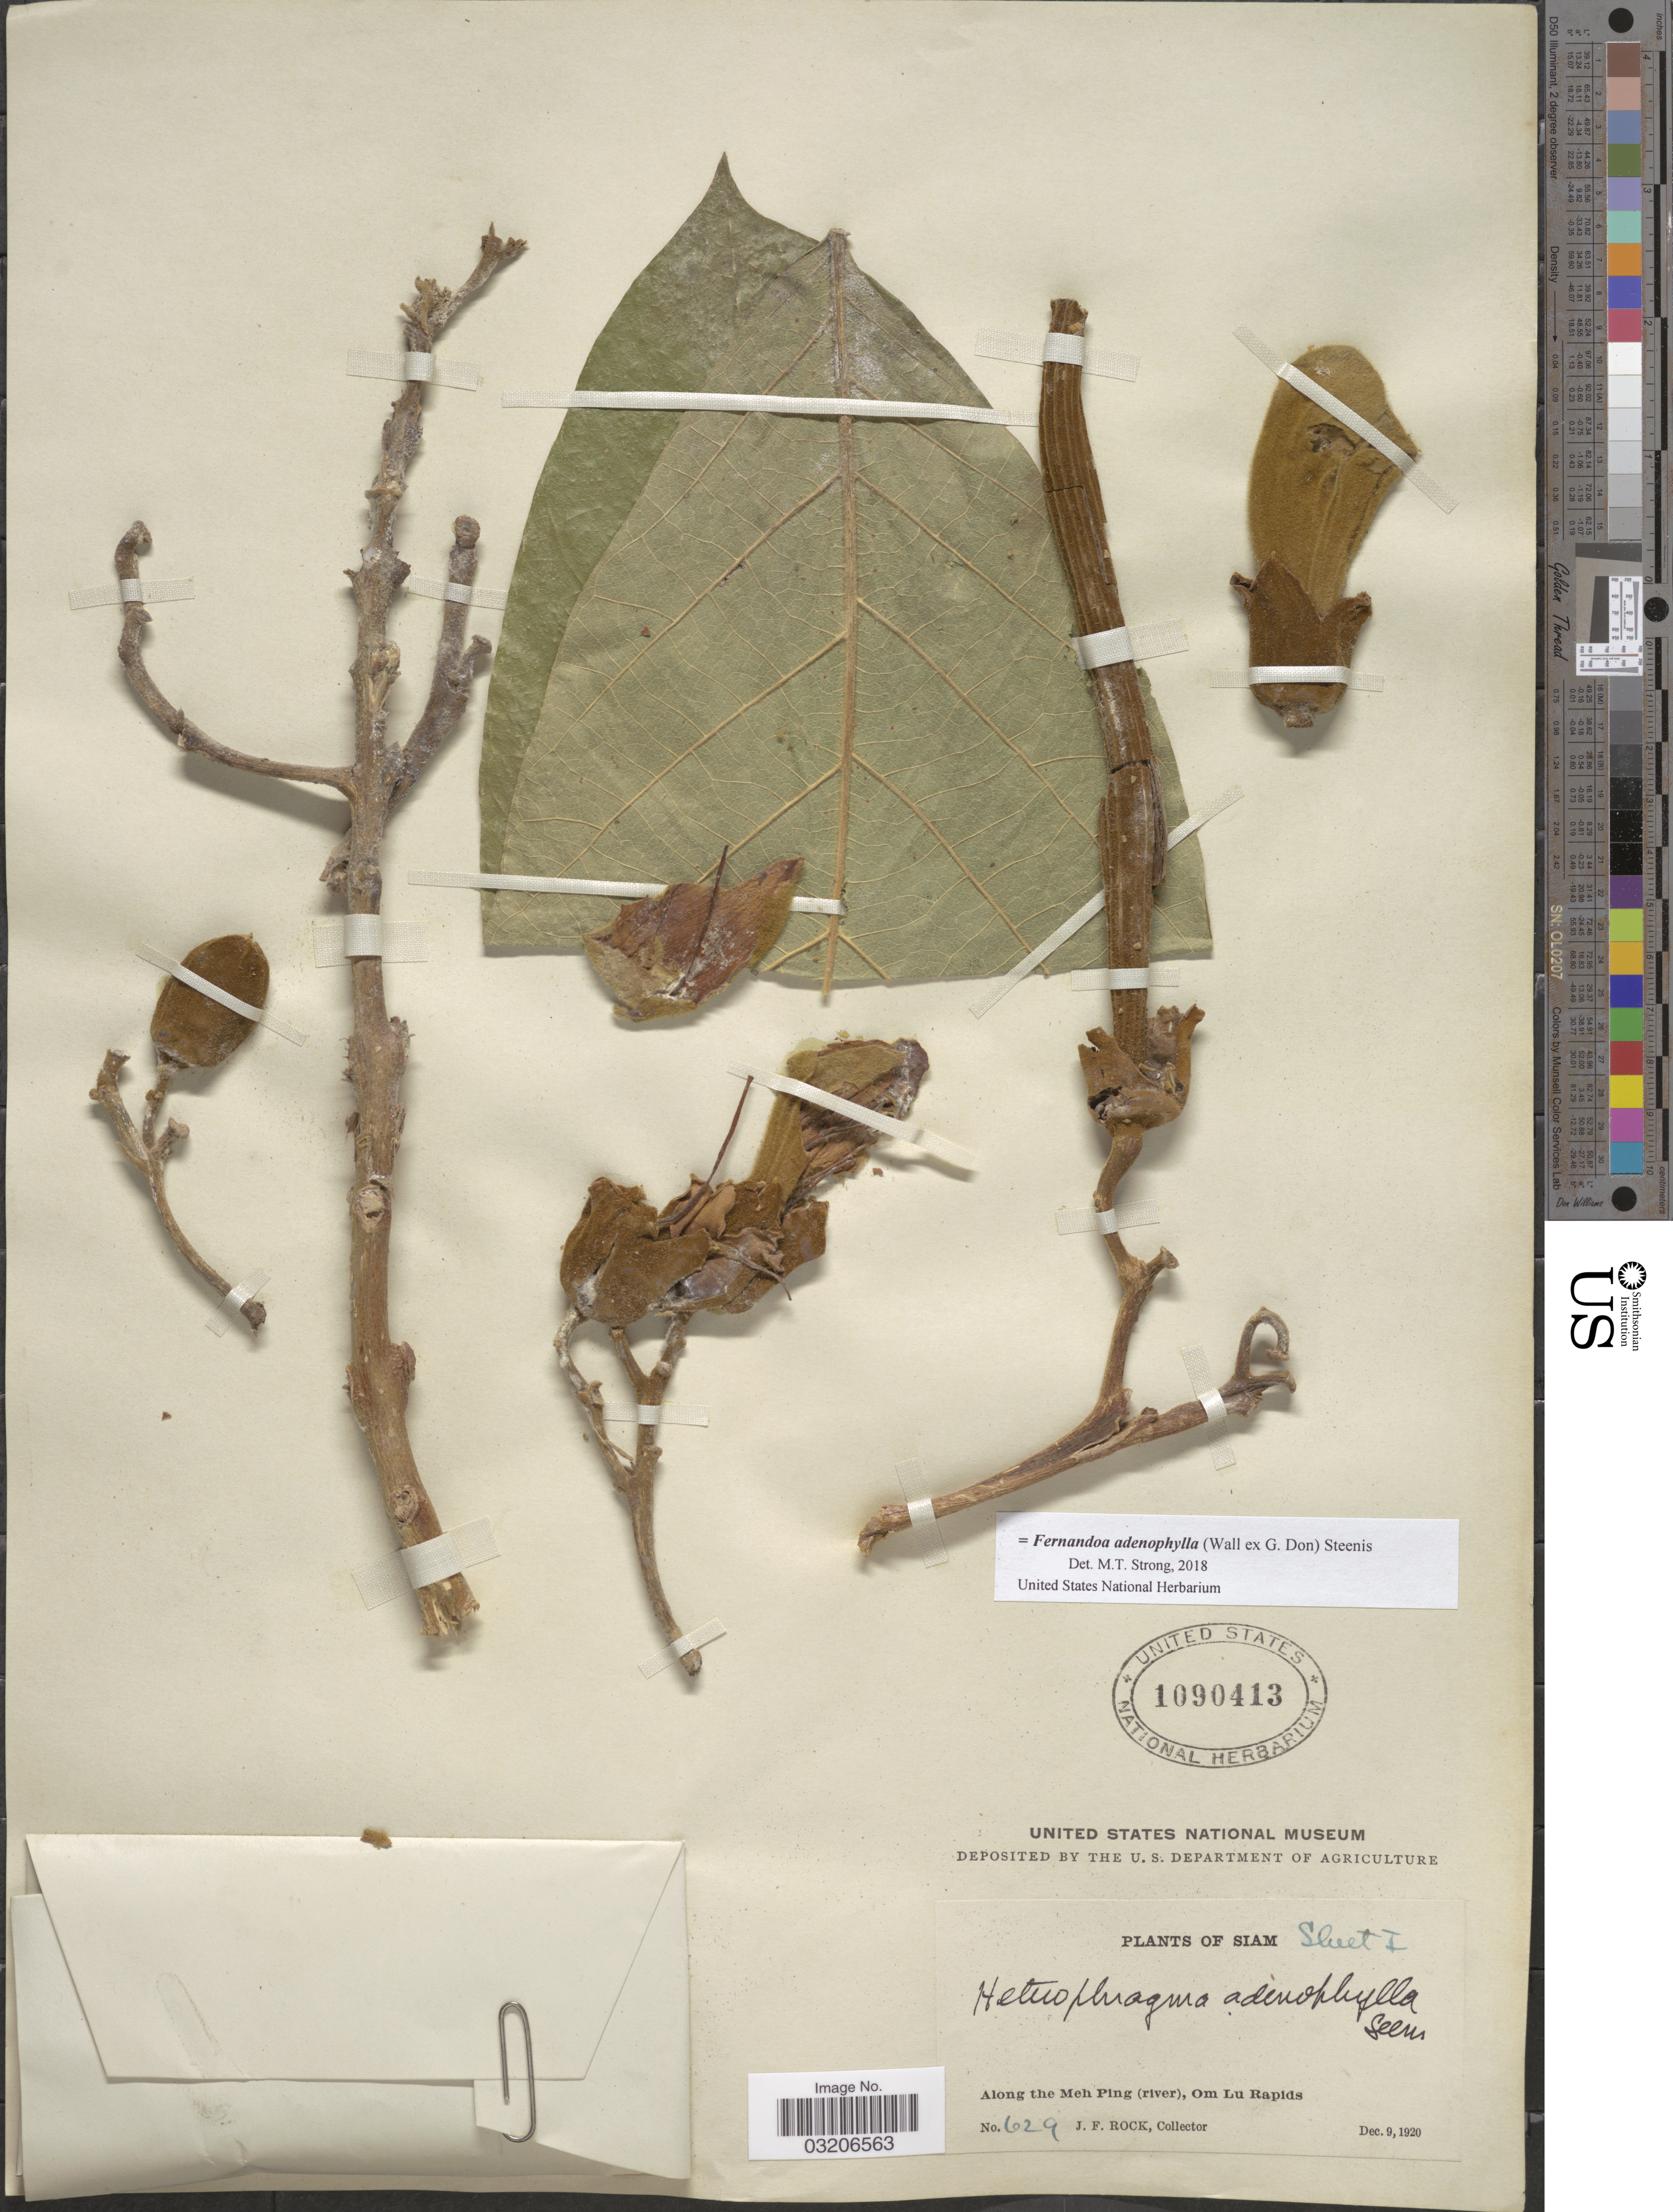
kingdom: Plantae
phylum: Tracheophyta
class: Magnoliopsida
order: Lamiales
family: Bignoniaceae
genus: Fernandoa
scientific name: Fernandoa adenophylla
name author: (Wall. ex G. Don) Steenis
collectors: J. Rock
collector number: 629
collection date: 1920-12-09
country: Thailand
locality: Siam. Along the Meh Ping (river), Om Lu Rapids.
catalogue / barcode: US 1090413